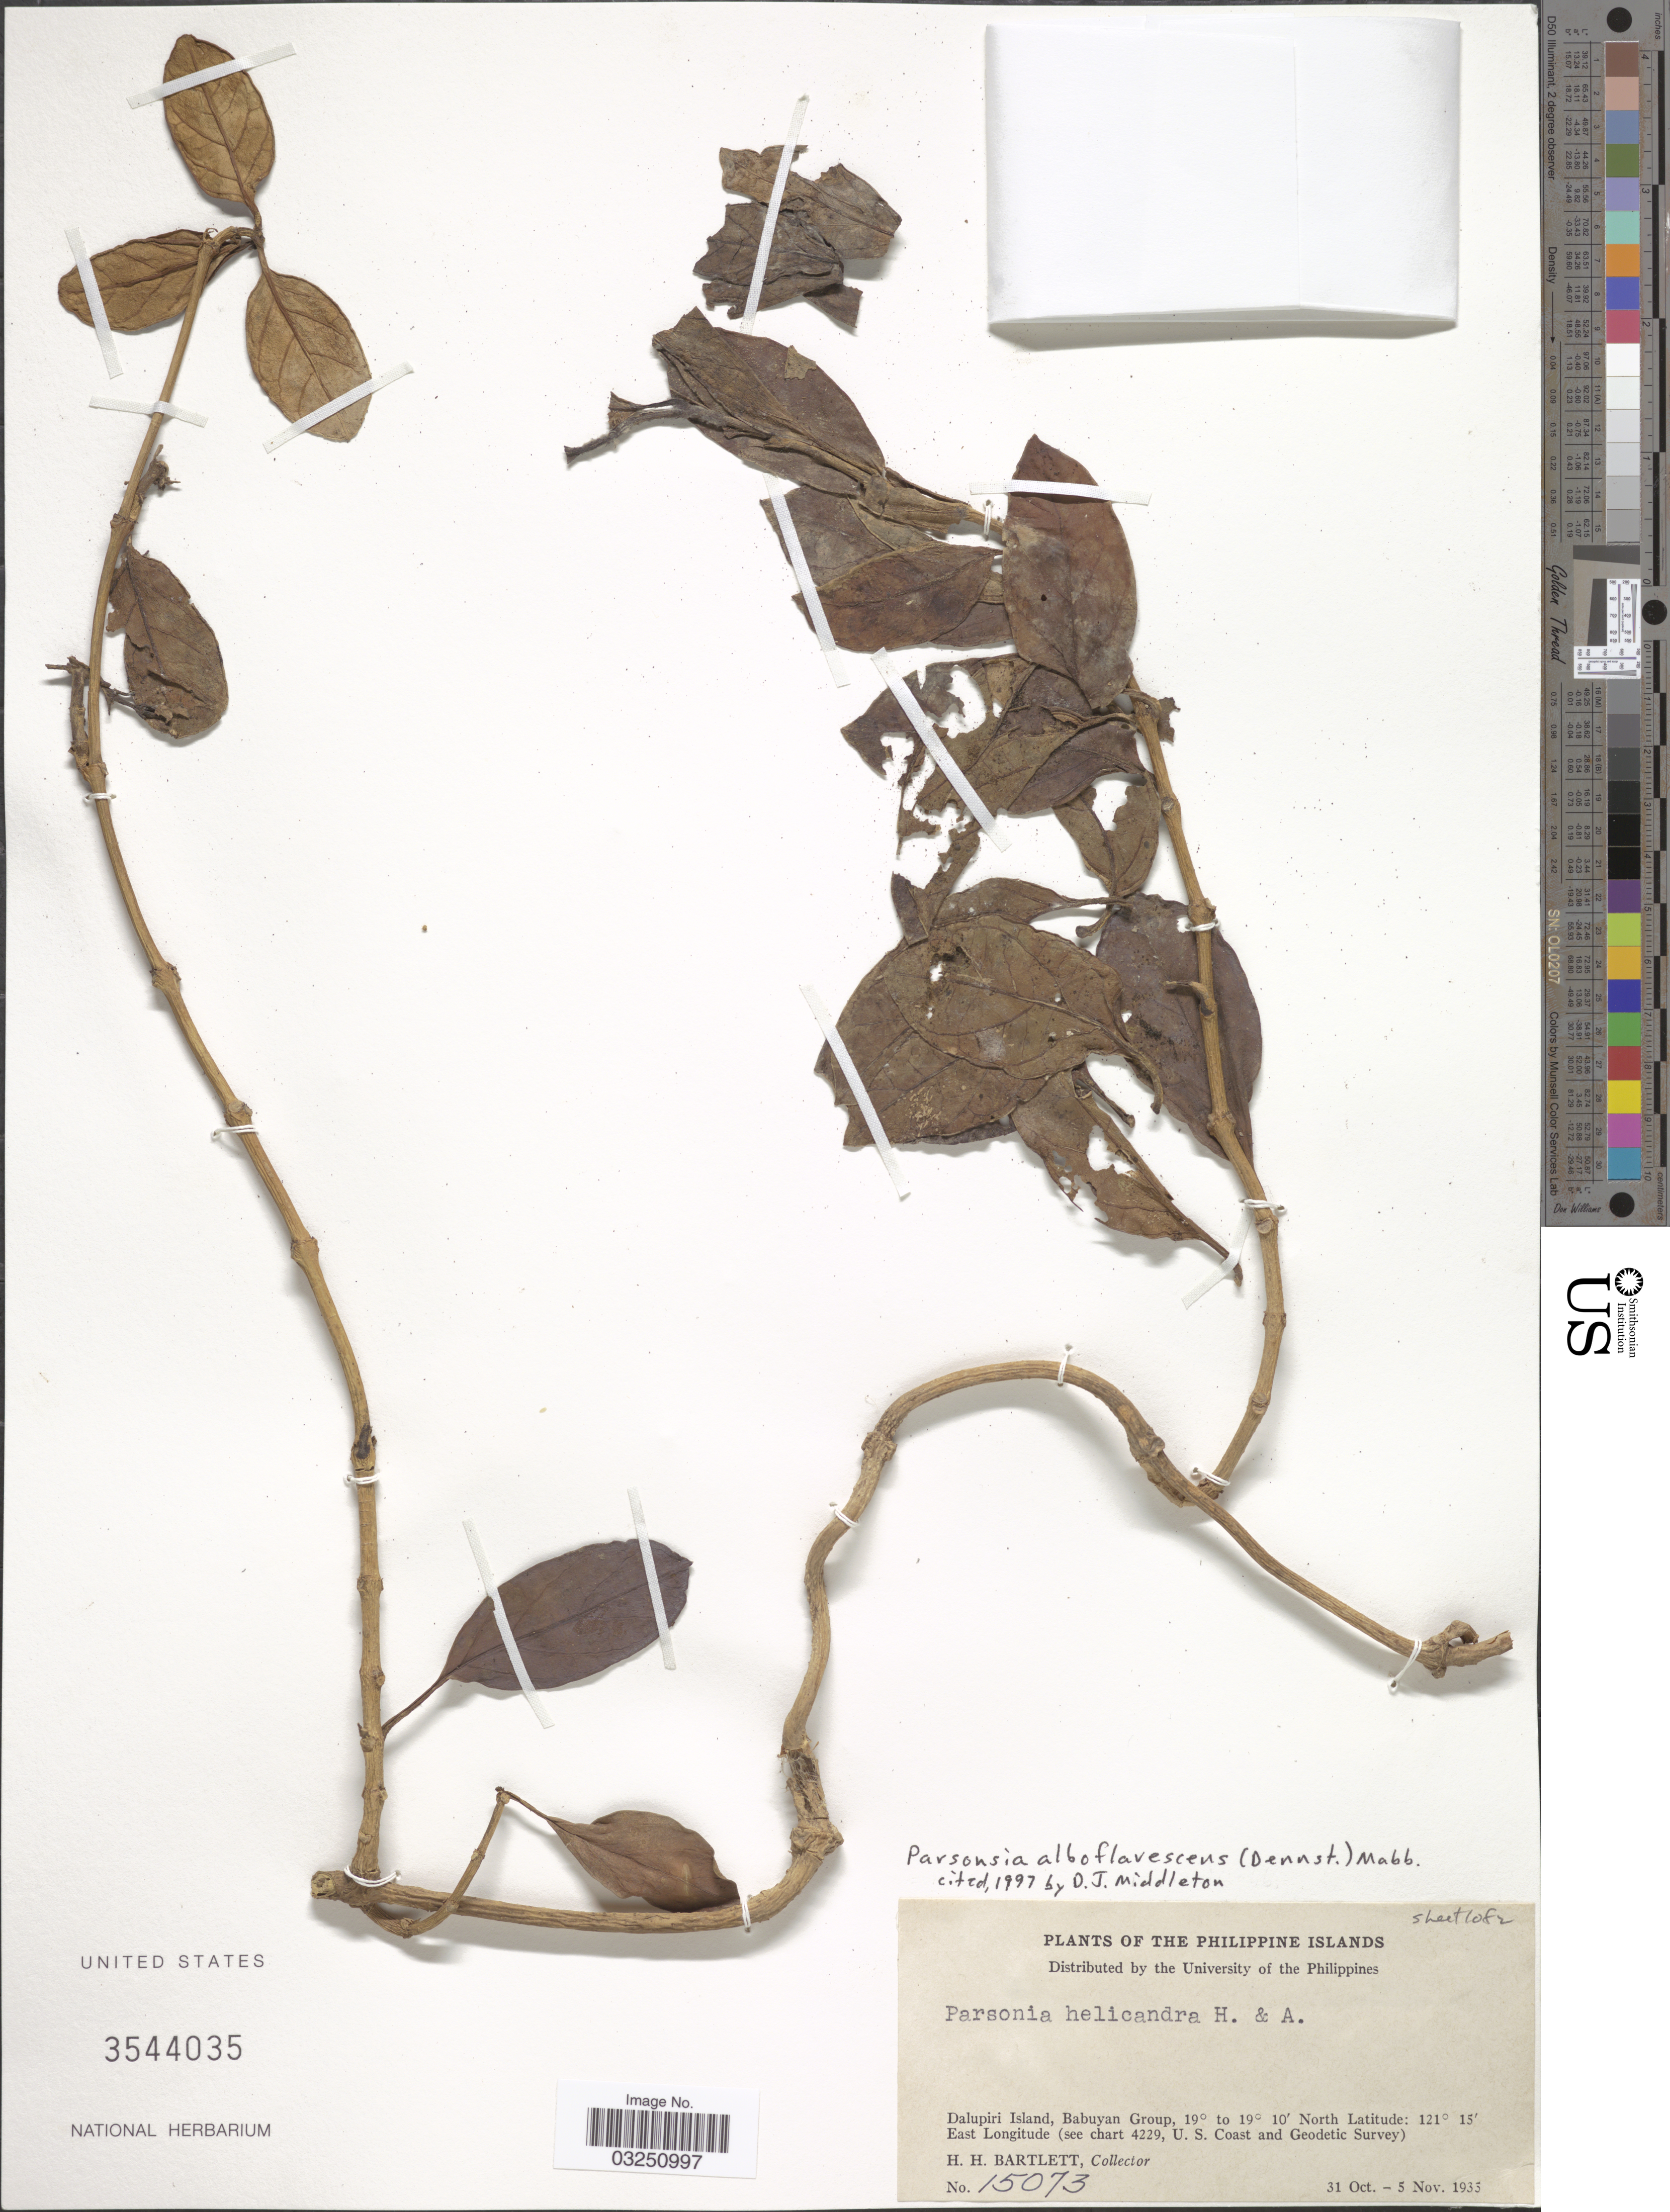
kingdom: Plantae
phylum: Tracheophyta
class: Magnoliopsida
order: Gentianales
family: Apocynaceae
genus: Parsonsia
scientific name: Parsonsia alboflavescens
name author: (Dennst.) Mabberley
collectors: H. H. Bartlett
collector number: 15073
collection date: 1935-10-31/1935-11-05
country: Philippines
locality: The Philippine Islands. Dalupiri Island, Babuyan Group.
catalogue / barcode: US 3544035